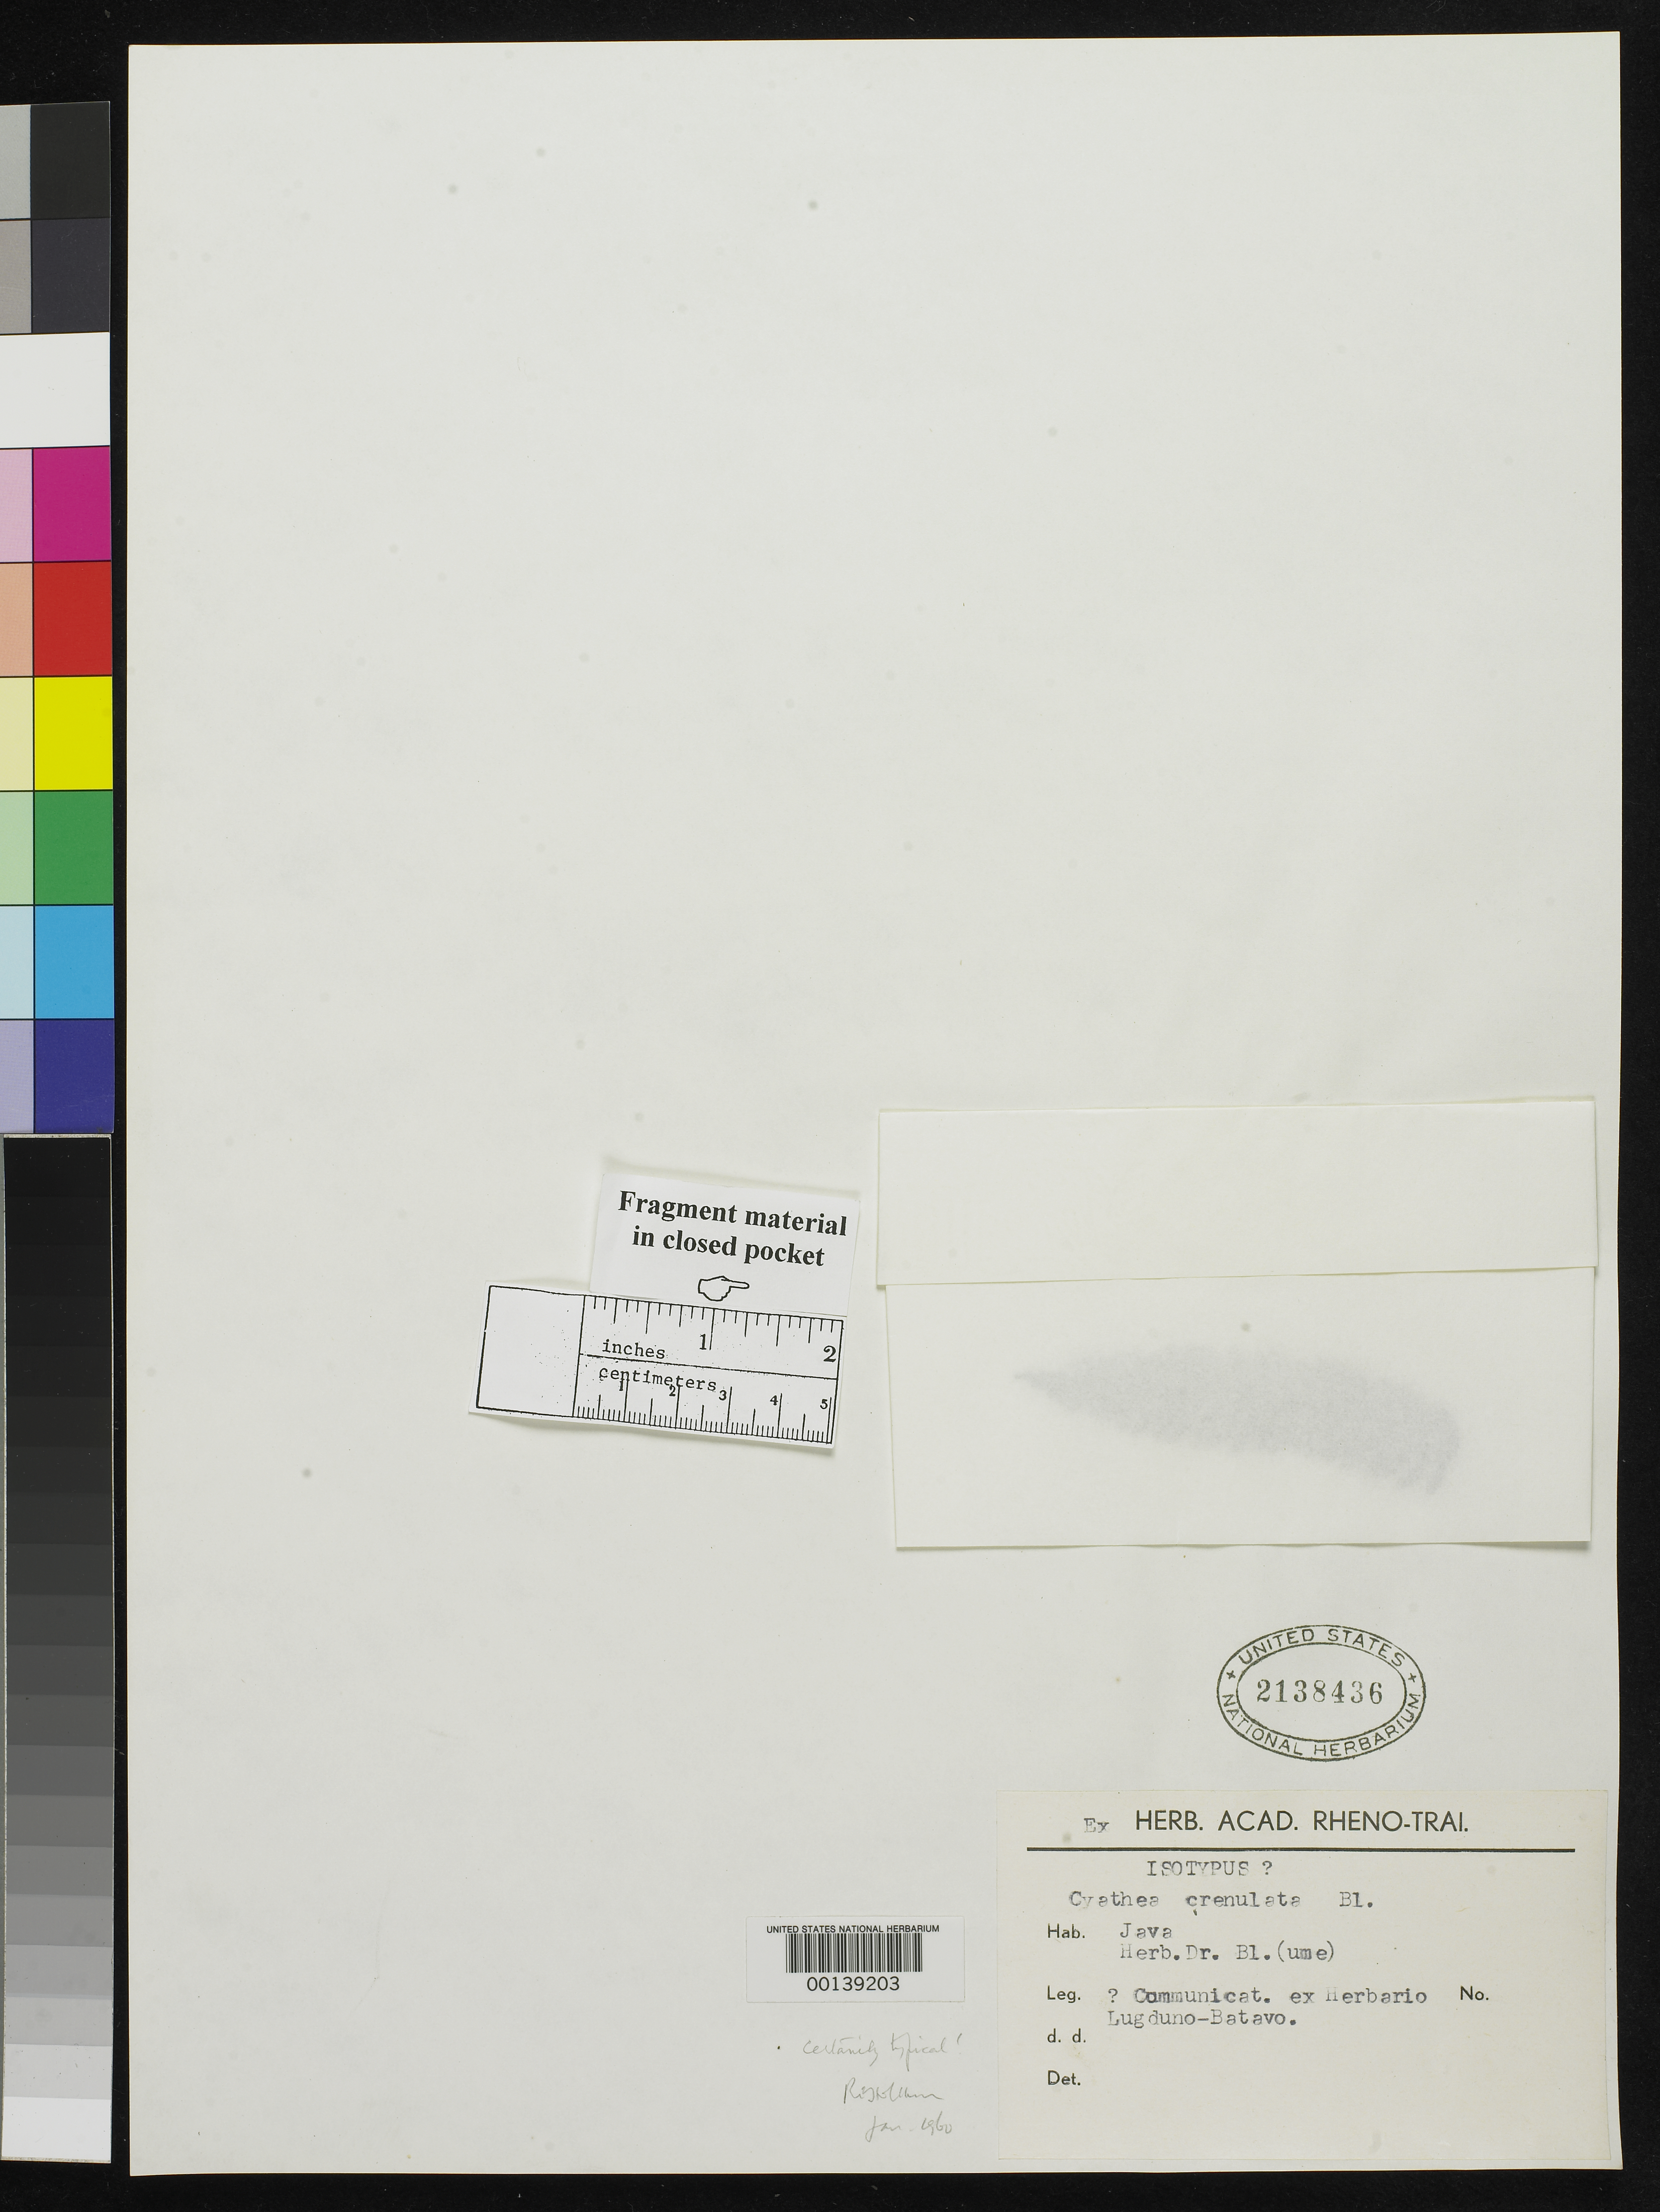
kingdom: Plantae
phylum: Tracheophyta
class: Polypodiopsida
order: Cyatheales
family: Cyatheaceae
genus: Cyathea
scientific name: Cyathea crenulata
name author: Blume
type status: Type Fragment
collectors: ex herb. C.L. Blume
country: Indonesia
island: Java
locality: Java.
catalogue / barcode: US 2138436